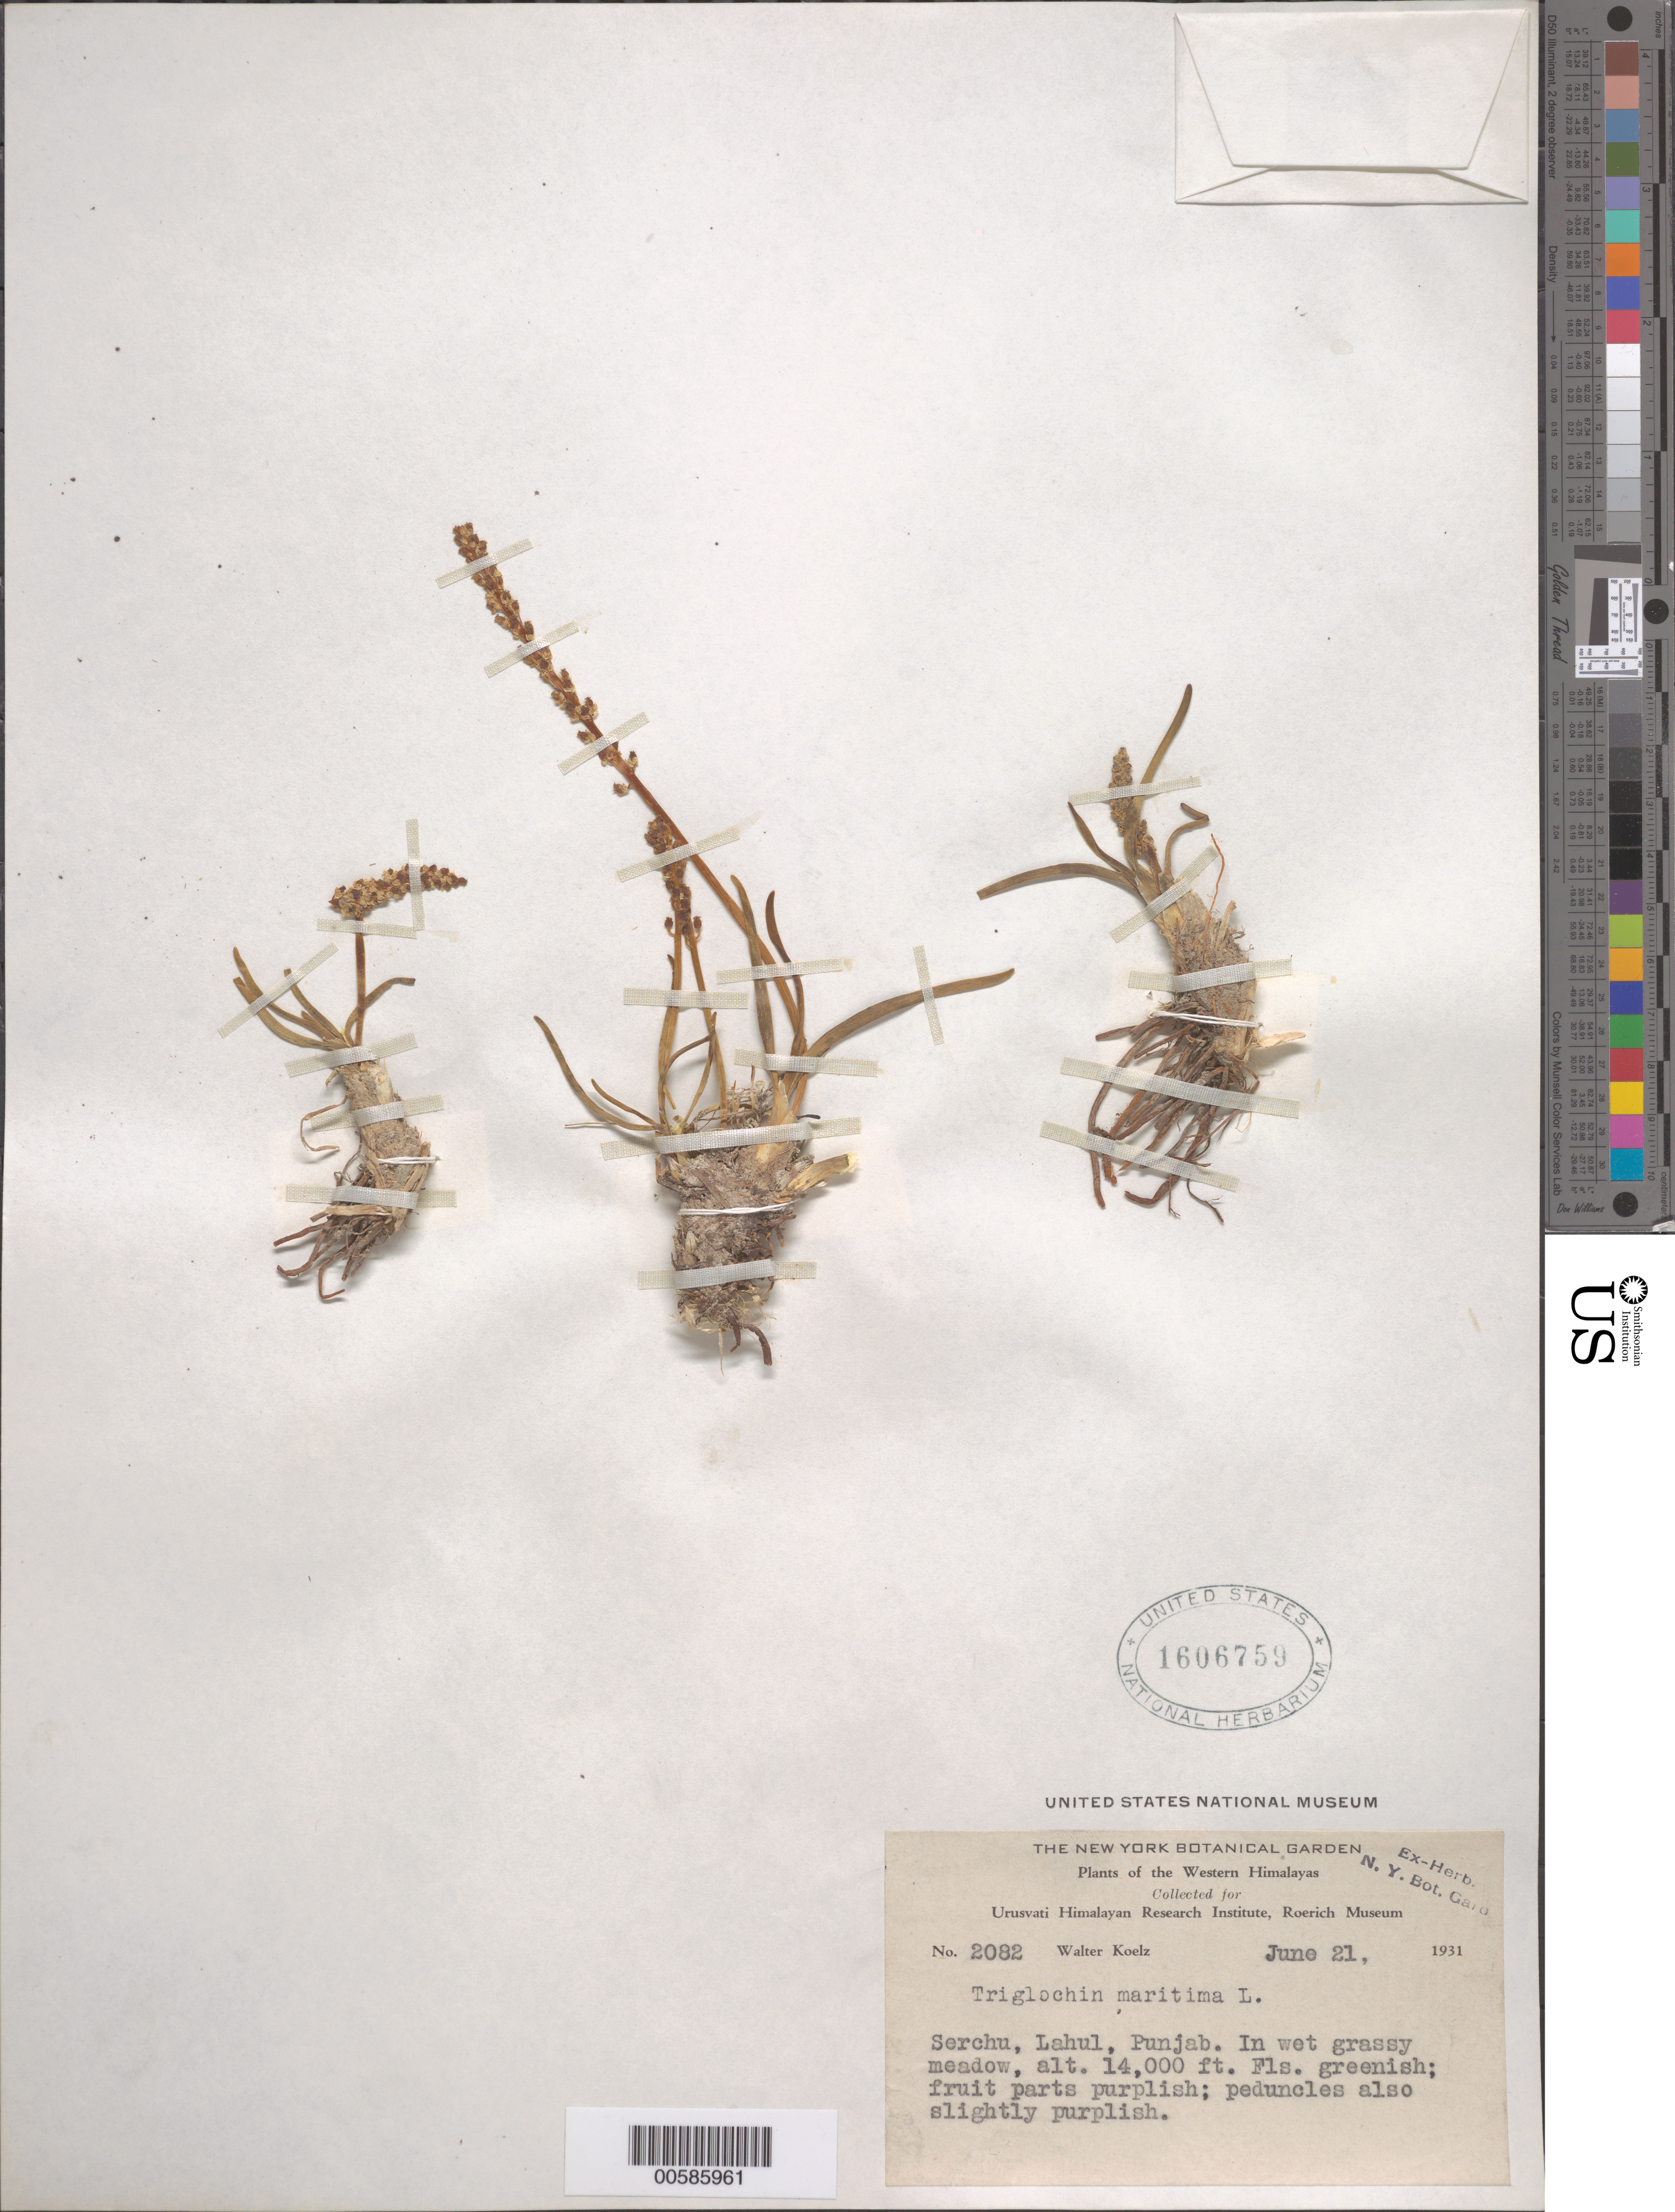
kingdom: Plantae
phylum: Tracheophyta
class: Liliopsida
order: Alismatales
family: Juncaginaceae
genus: Triglochin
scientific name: Triglochin maritima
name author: L.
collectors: W. N. Koelz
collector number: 2082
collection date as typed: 21 Jun 1931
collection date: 1931-06-21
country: India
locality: Punjab, Serchu, Lahul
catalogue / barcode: US 1606759